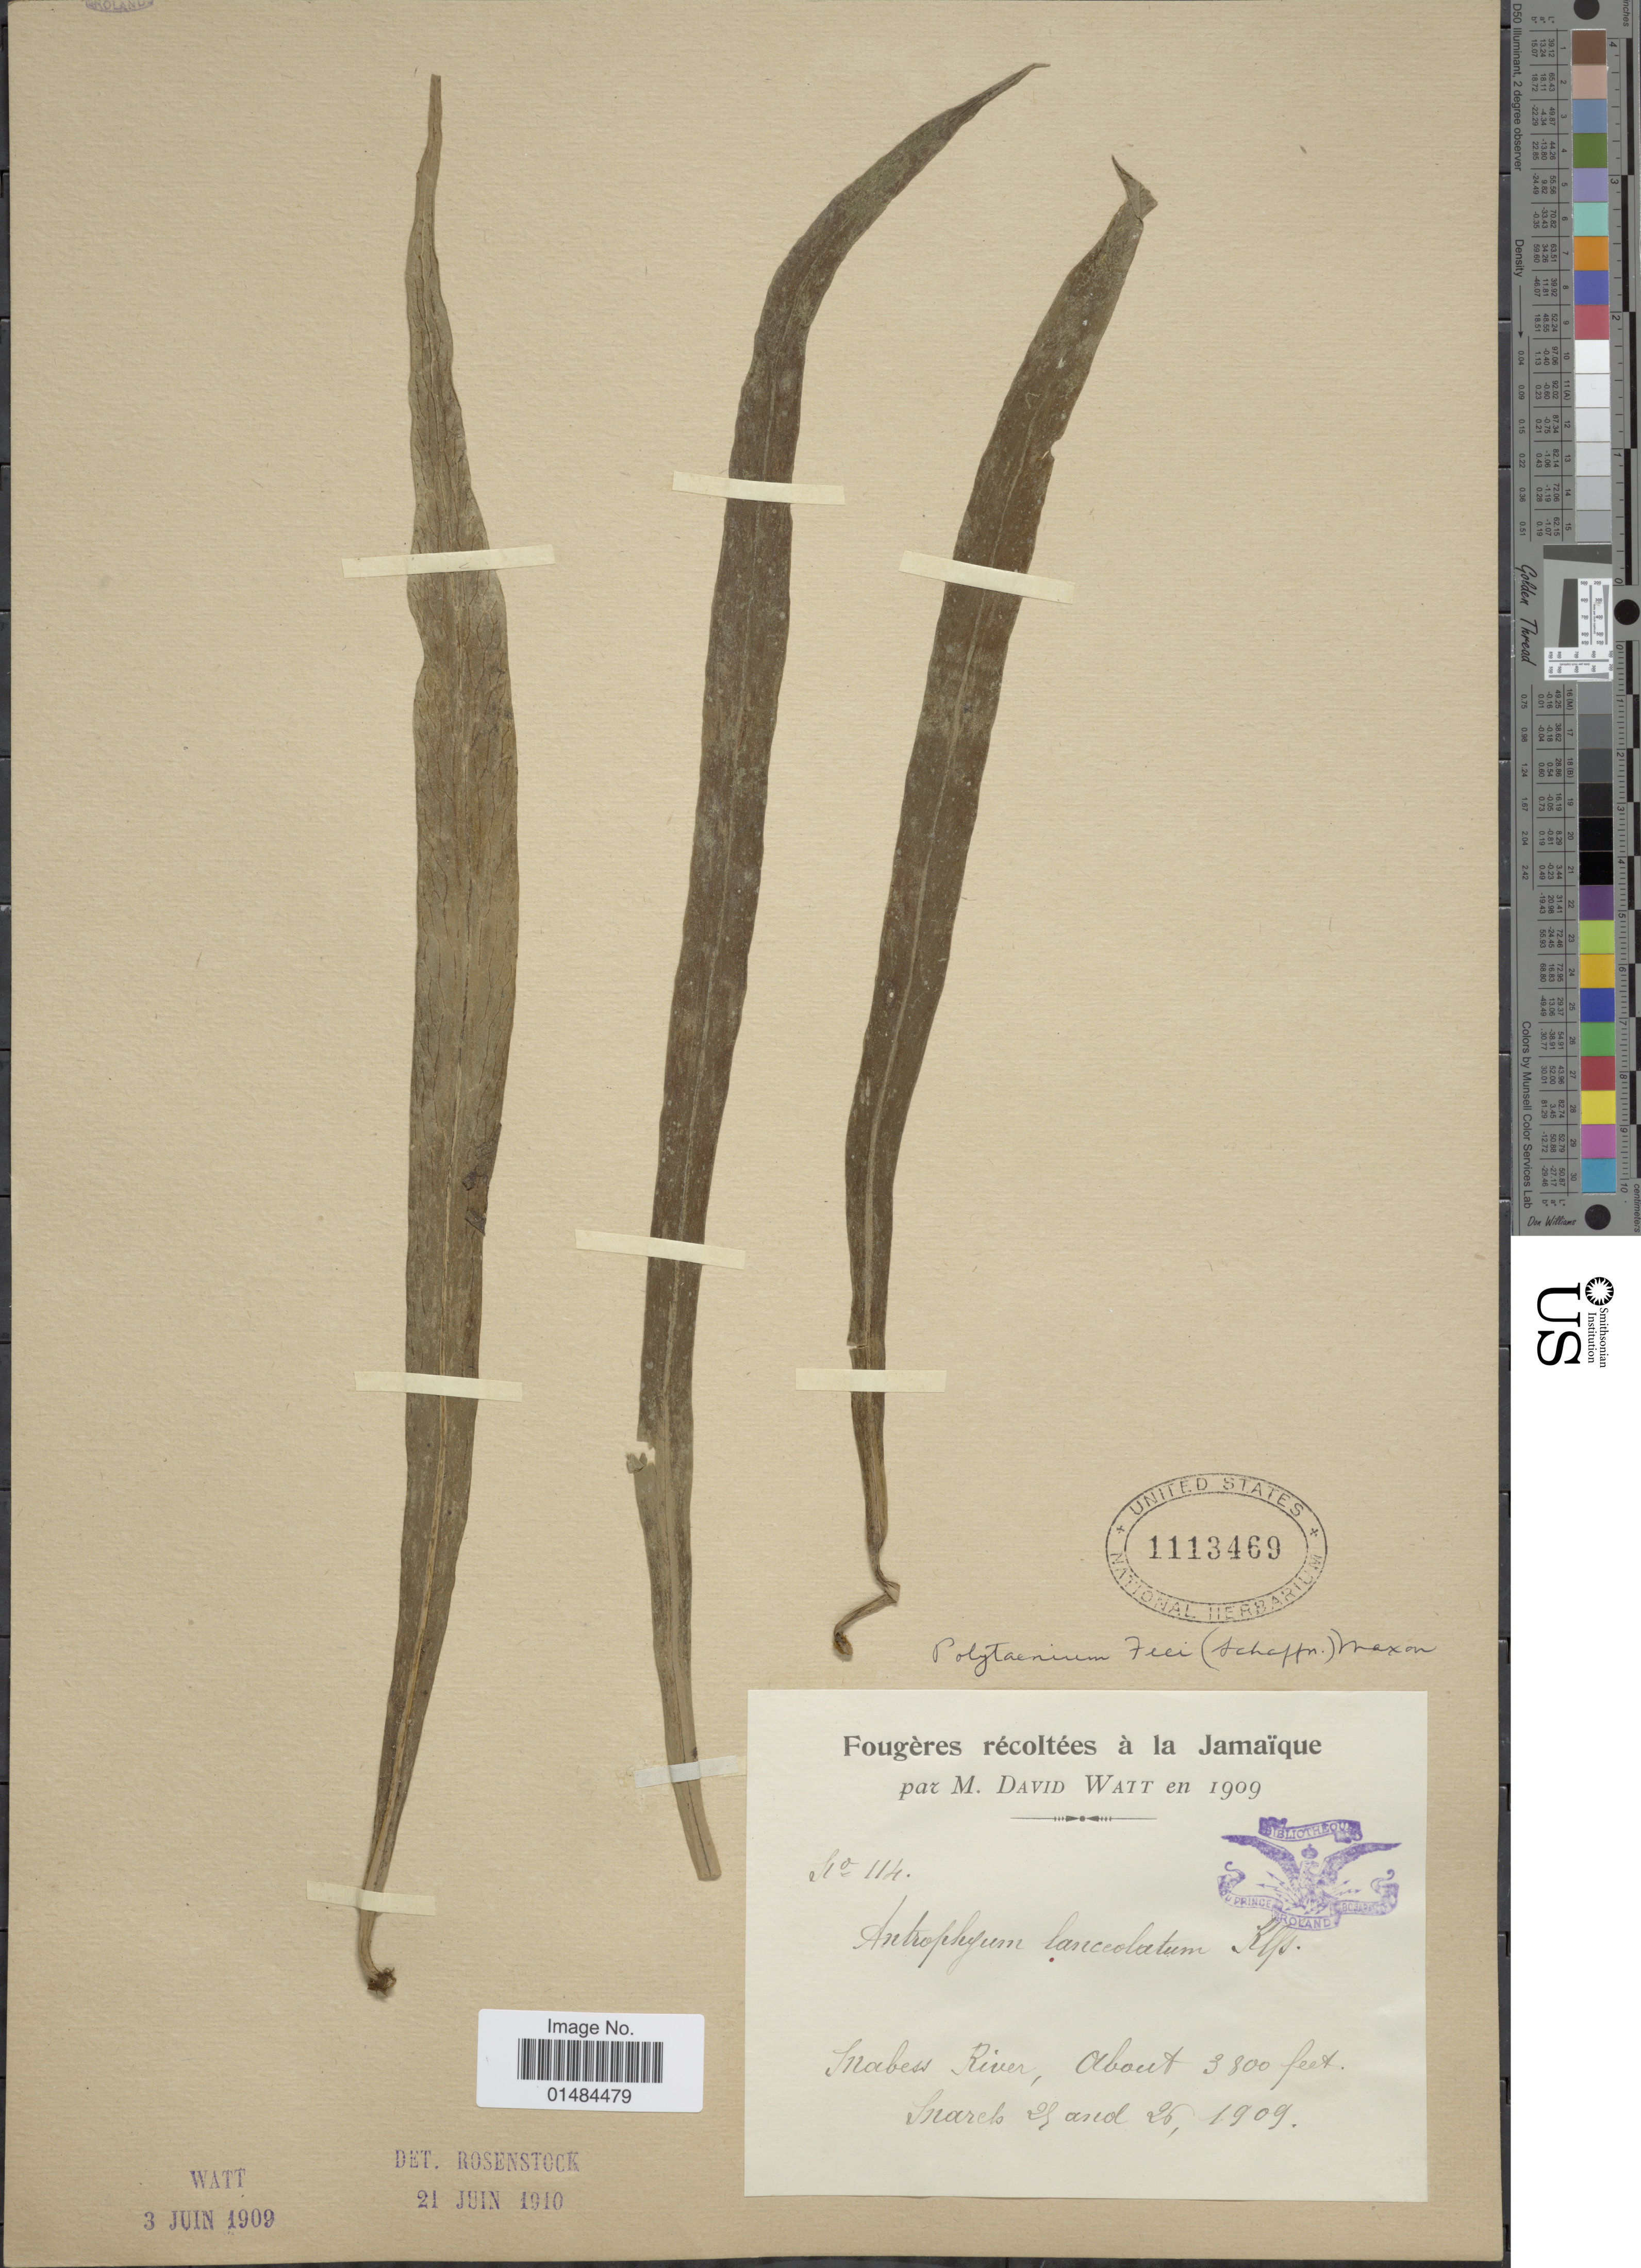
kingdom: Plantae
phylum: Tracheophyta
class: Polypodiopsida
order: Polypodiales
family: Pteridaceae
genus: Polytaenium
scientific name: Polytaenium lanceolatum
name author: (L.) Desv.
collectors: M. Watt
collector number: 114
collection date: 1909-03-25/1909-03-26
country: Jamaica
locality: Mabess River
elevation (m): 1006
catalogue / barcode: US 1113469